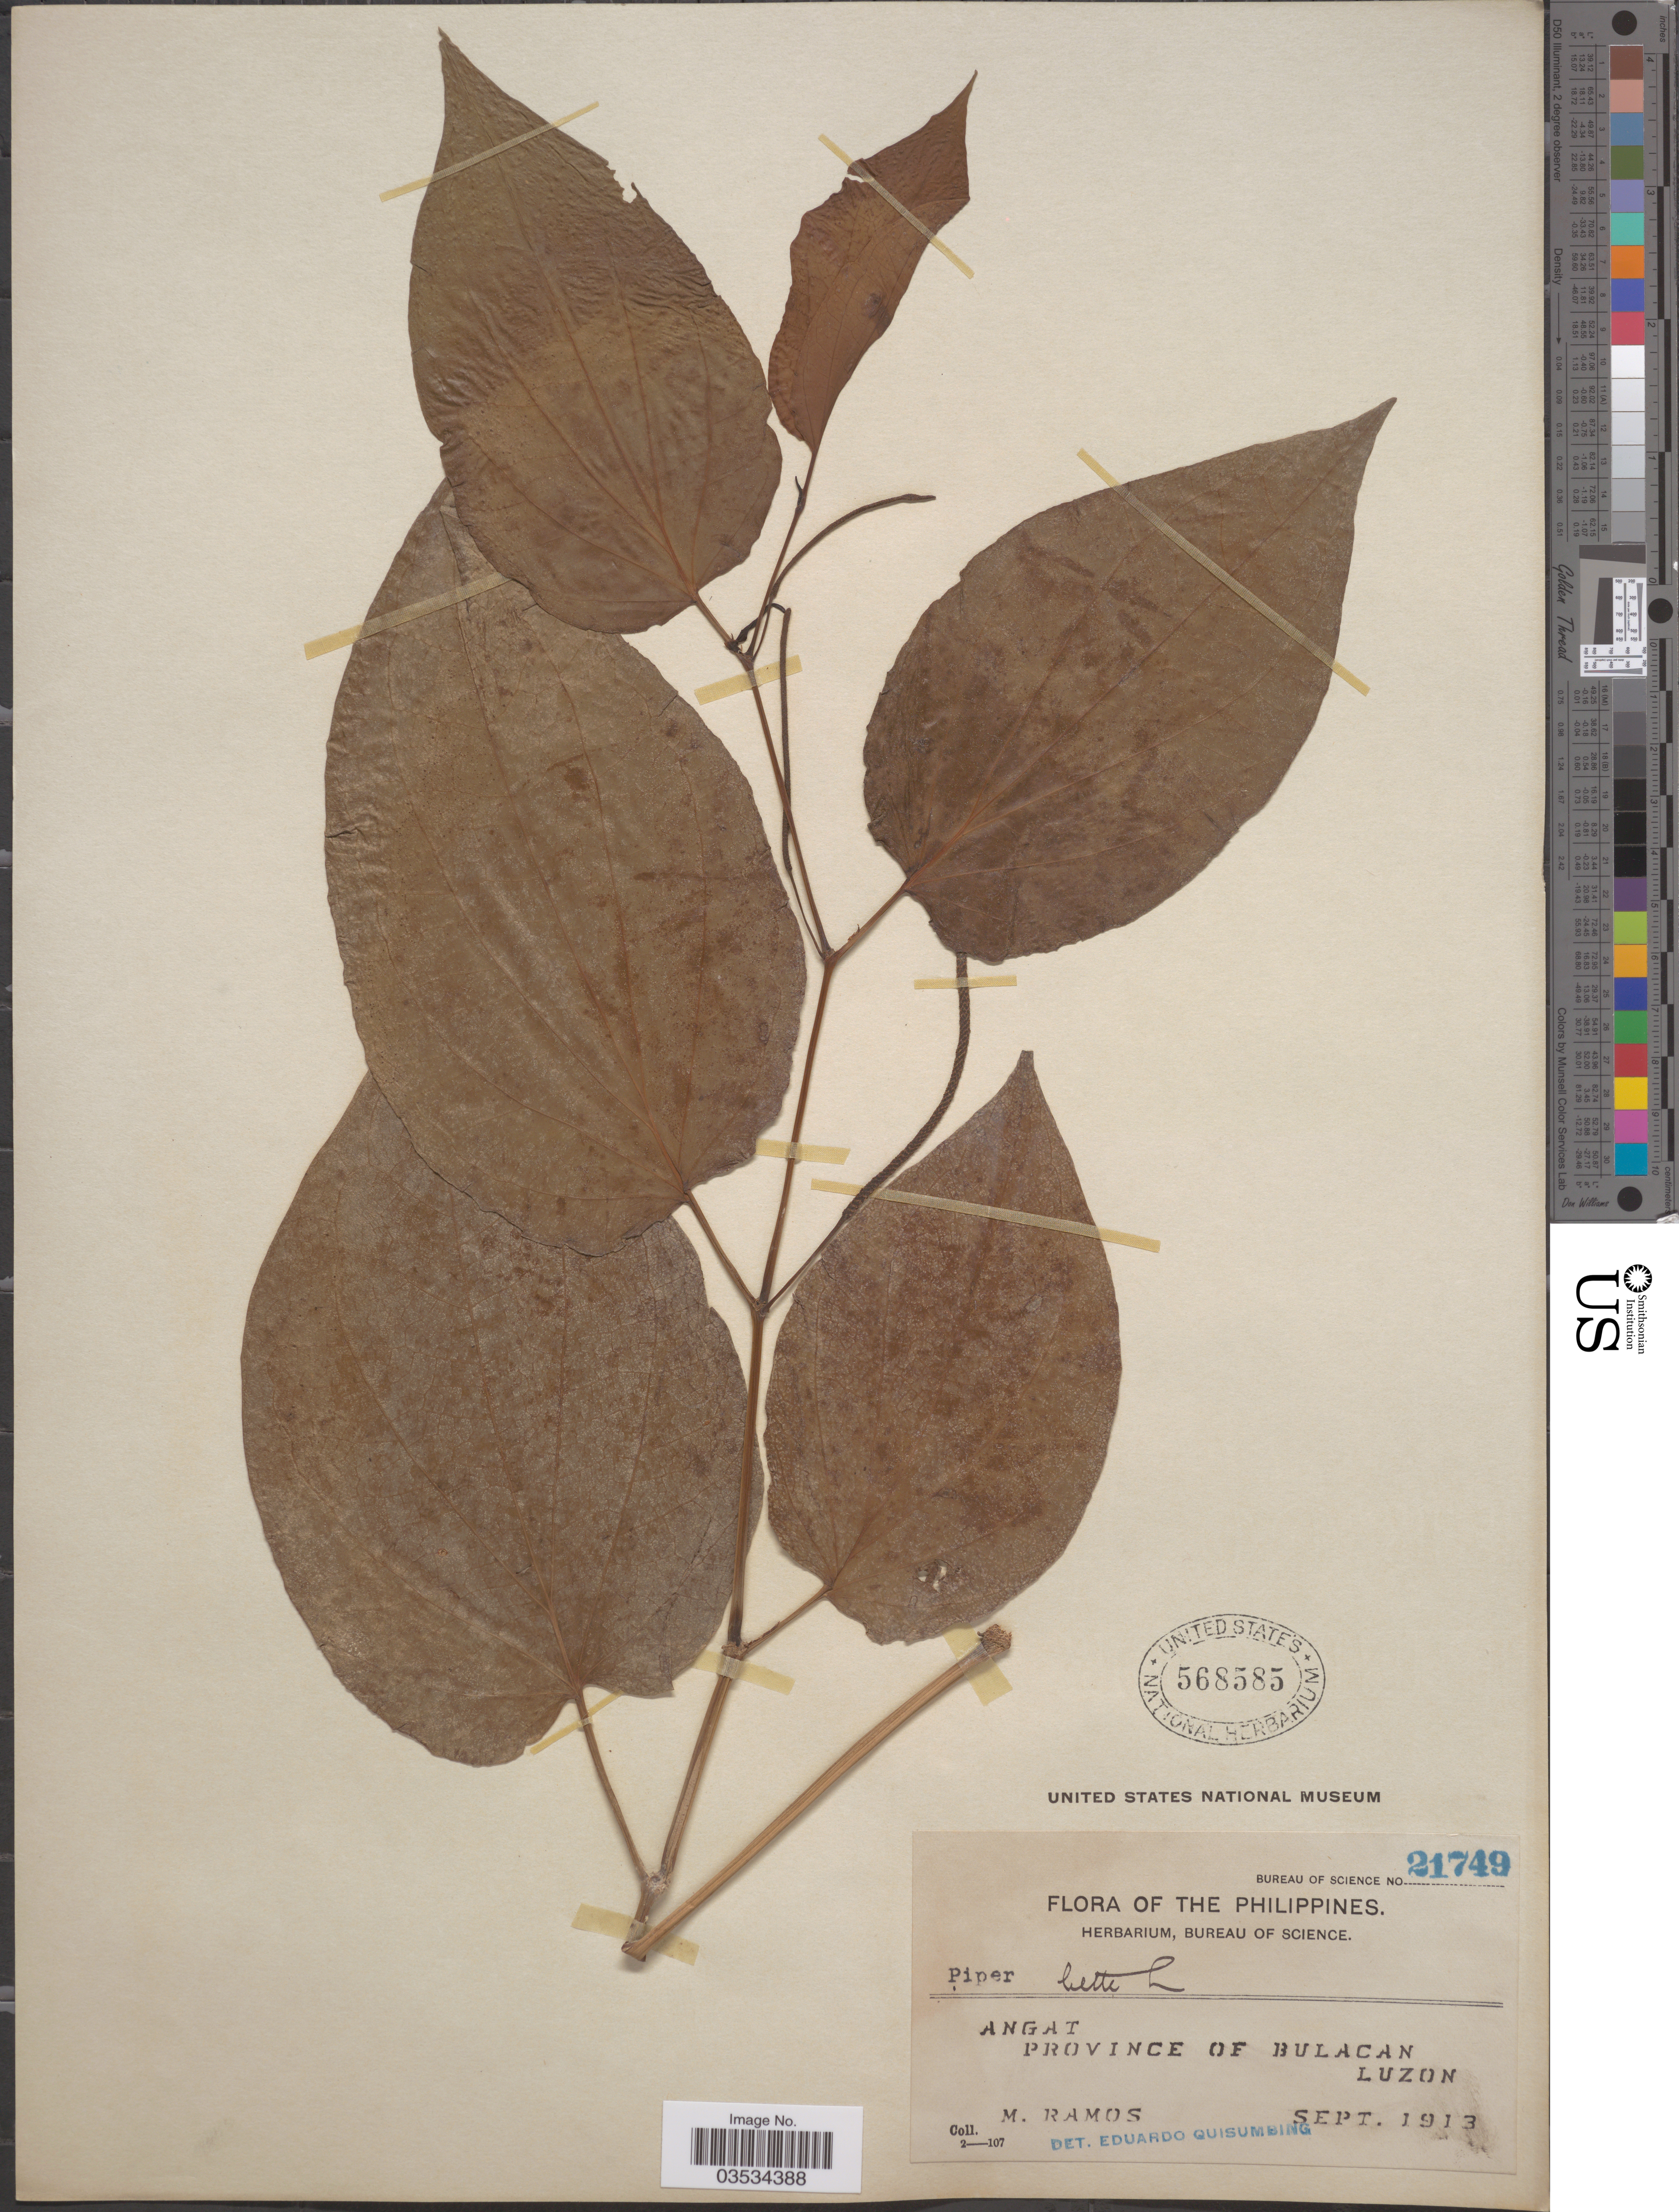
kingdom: Plantae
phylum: Tracheophyta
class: Magnoliopsida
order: Piperales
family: Piperaceae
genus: Piper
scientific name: Piper betle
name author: L.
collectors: M. Ramos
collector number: Bureau of Science 21749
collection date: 1913-09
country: Philippines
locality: Angat. Province of Bulacan. Luzon.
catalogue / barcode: US 568585